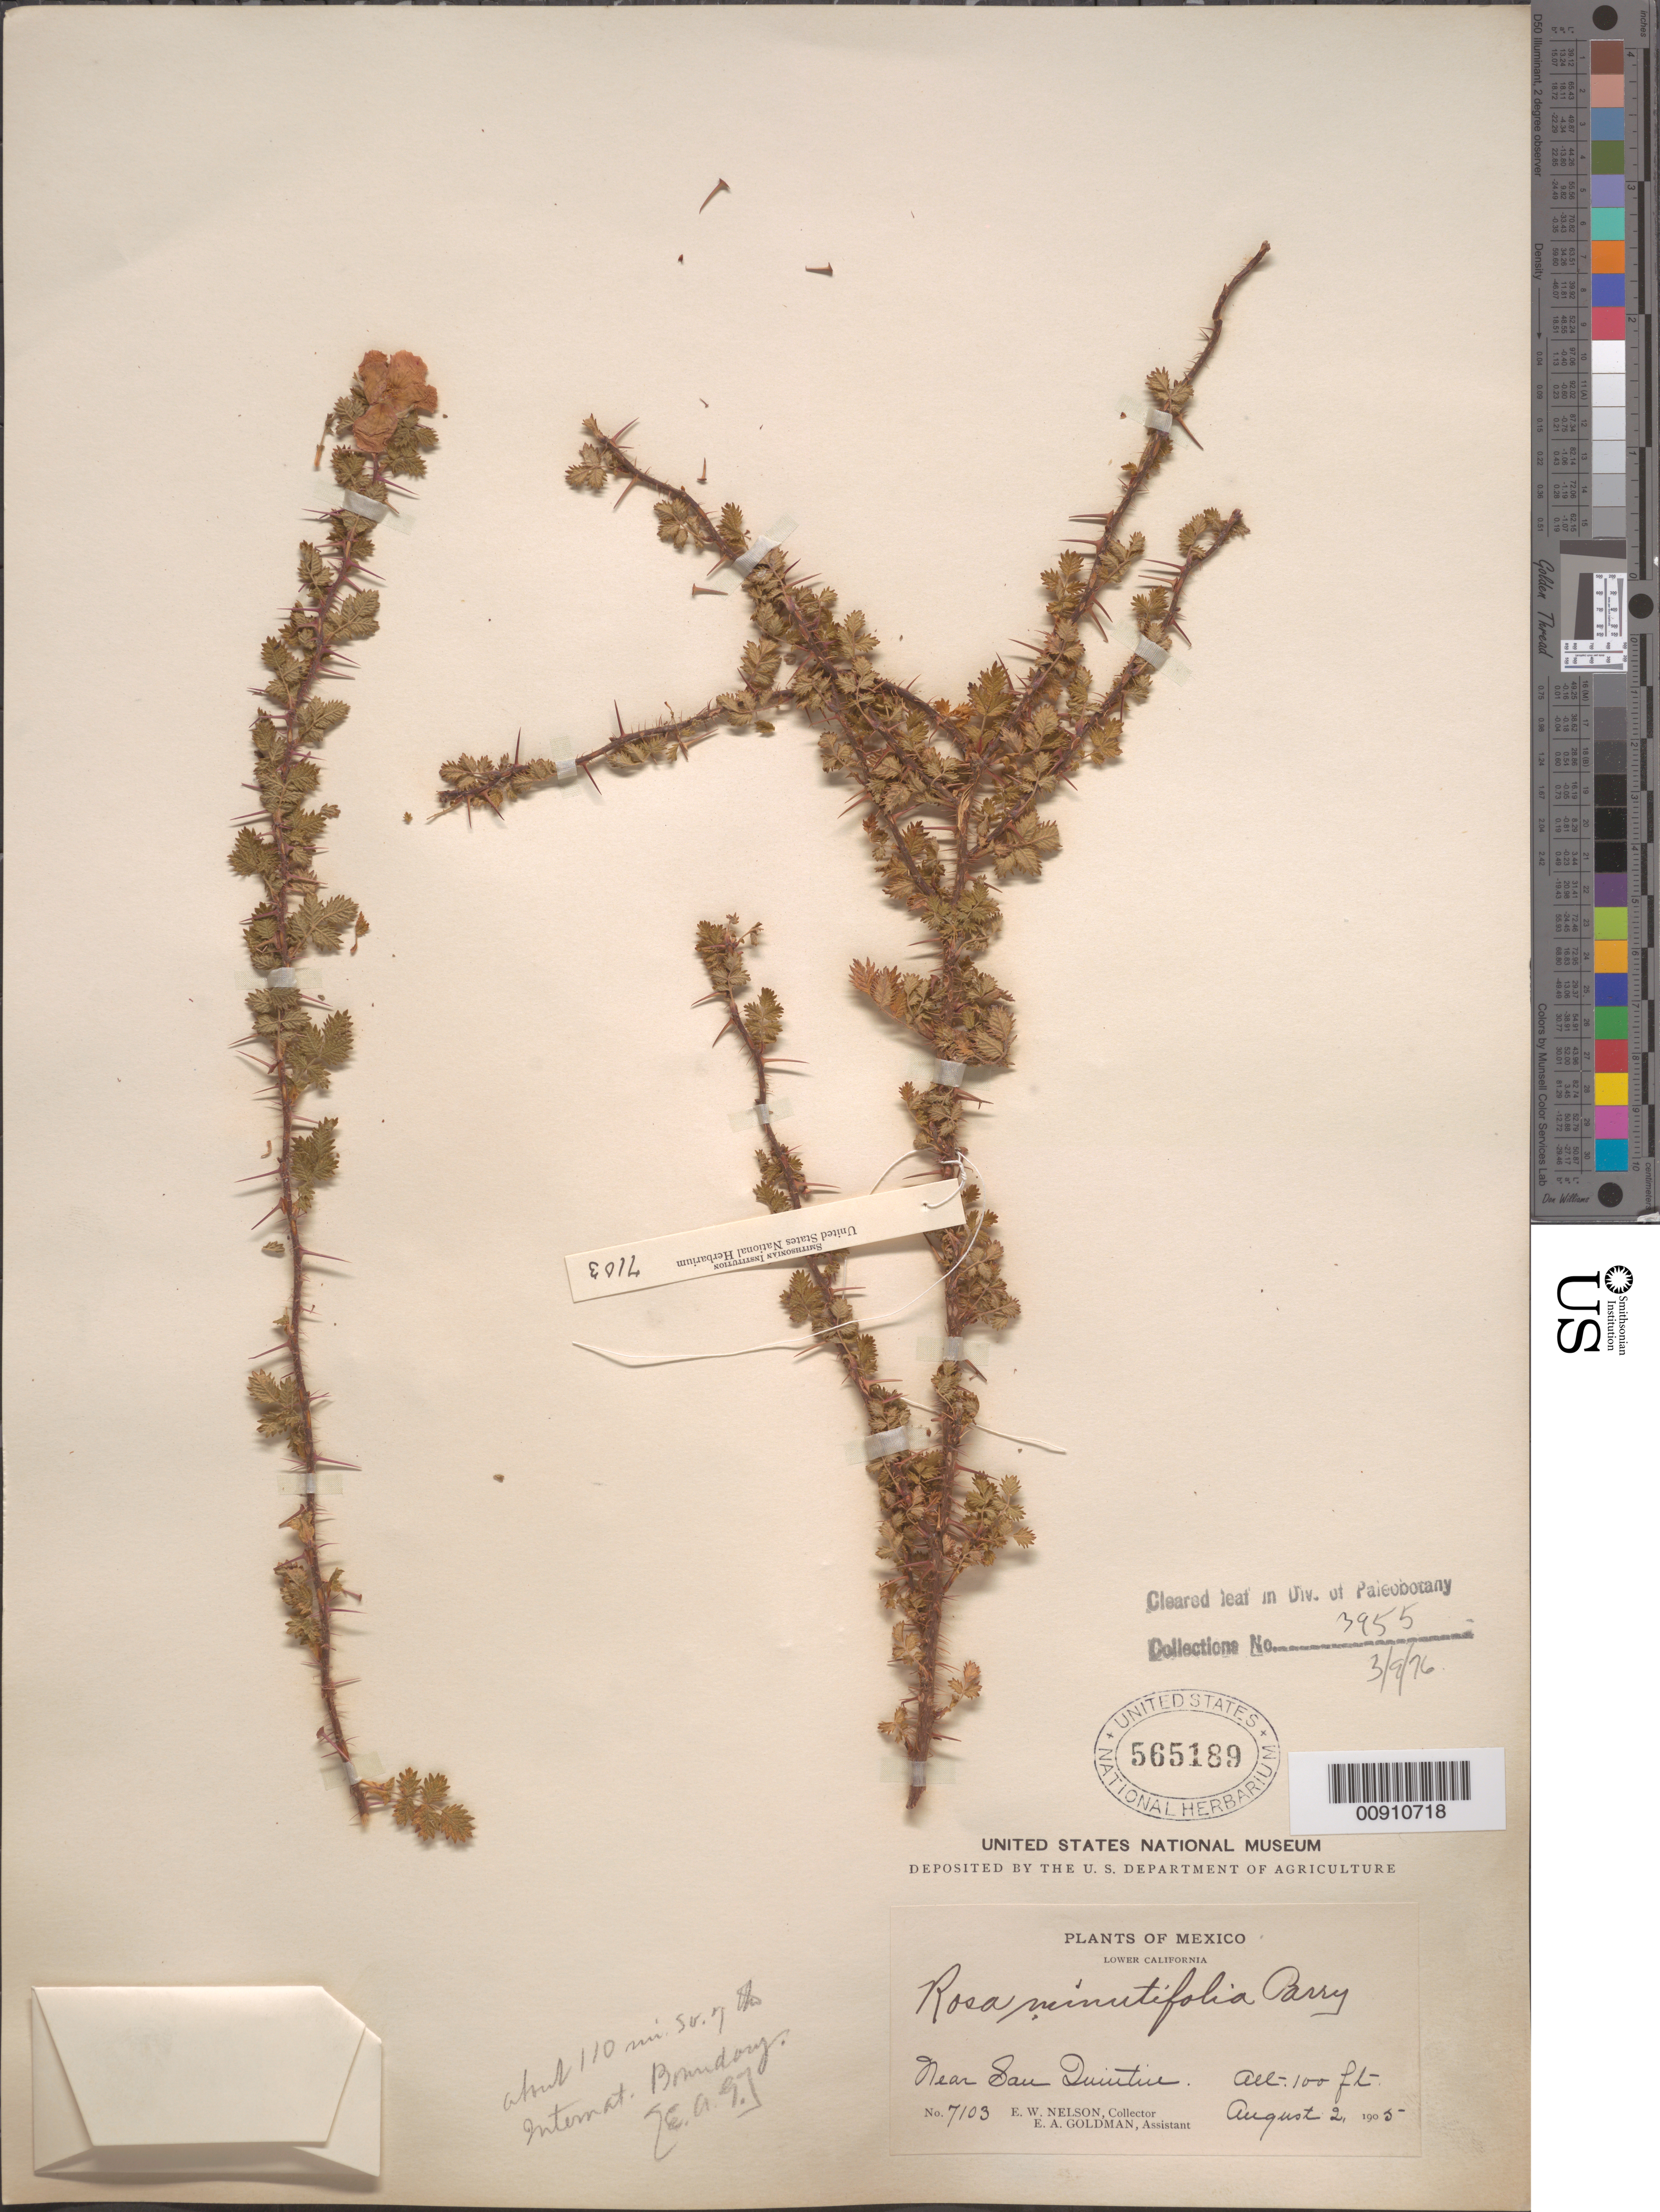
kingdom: Plantae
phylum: Tracheophyta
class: Magnoliopsida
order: Rosales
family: Rosaceae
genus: Rosa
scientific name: Rosa minutifolia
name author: Engelm. in Parry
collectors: E. W. Nelson & E. A. Goldman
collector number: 7103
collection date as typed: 02 Aug 1905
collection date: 1905-08-02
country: Mexico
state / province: Baja California Norte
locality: Near San Quintin (about 10 mi. So. of Intl. Boundary - E.A.G.)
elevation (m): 30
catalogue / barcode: US 565189